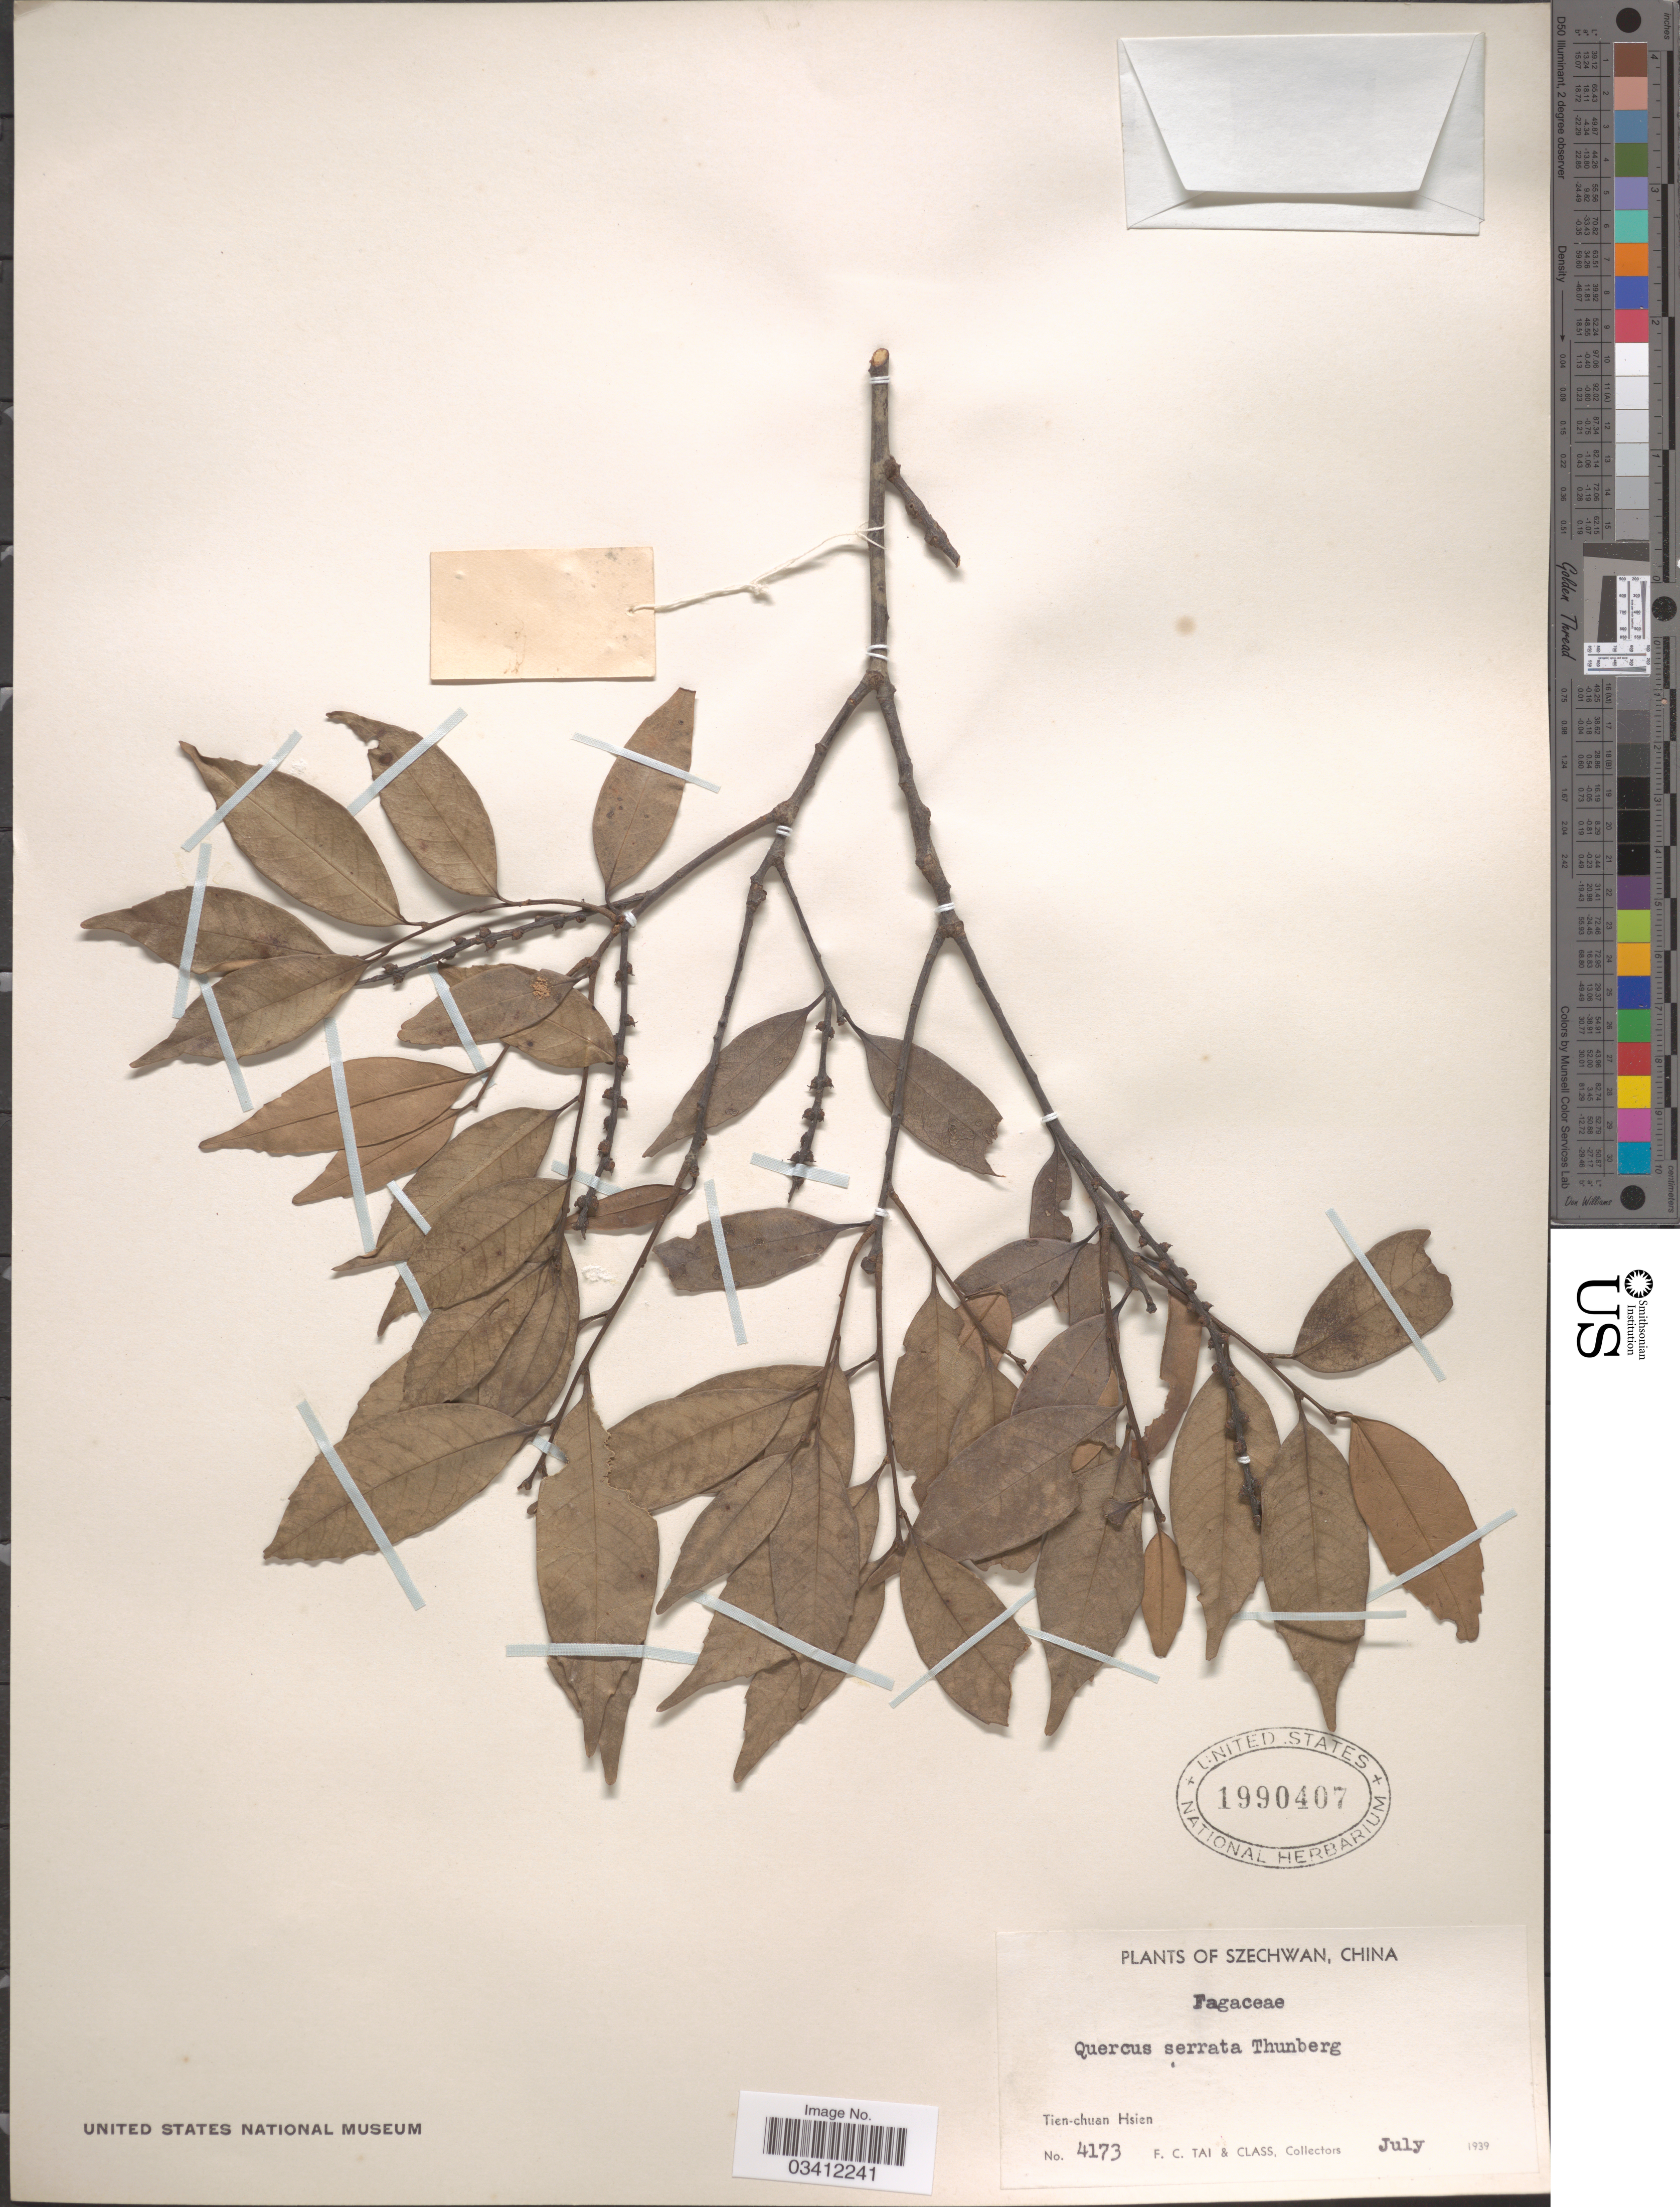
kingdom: Plantae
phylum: Tracheophyta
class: Magnoliopsida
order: Fagales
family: Fagaceae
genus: Quercus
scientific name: Quercus serrata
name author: Thunb.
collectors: F. Tai & Class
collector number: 4173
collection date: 1939-07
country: China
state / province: Sichuan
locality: Szechwan. Tien-chuan Hsien.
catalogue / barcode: US 1990407